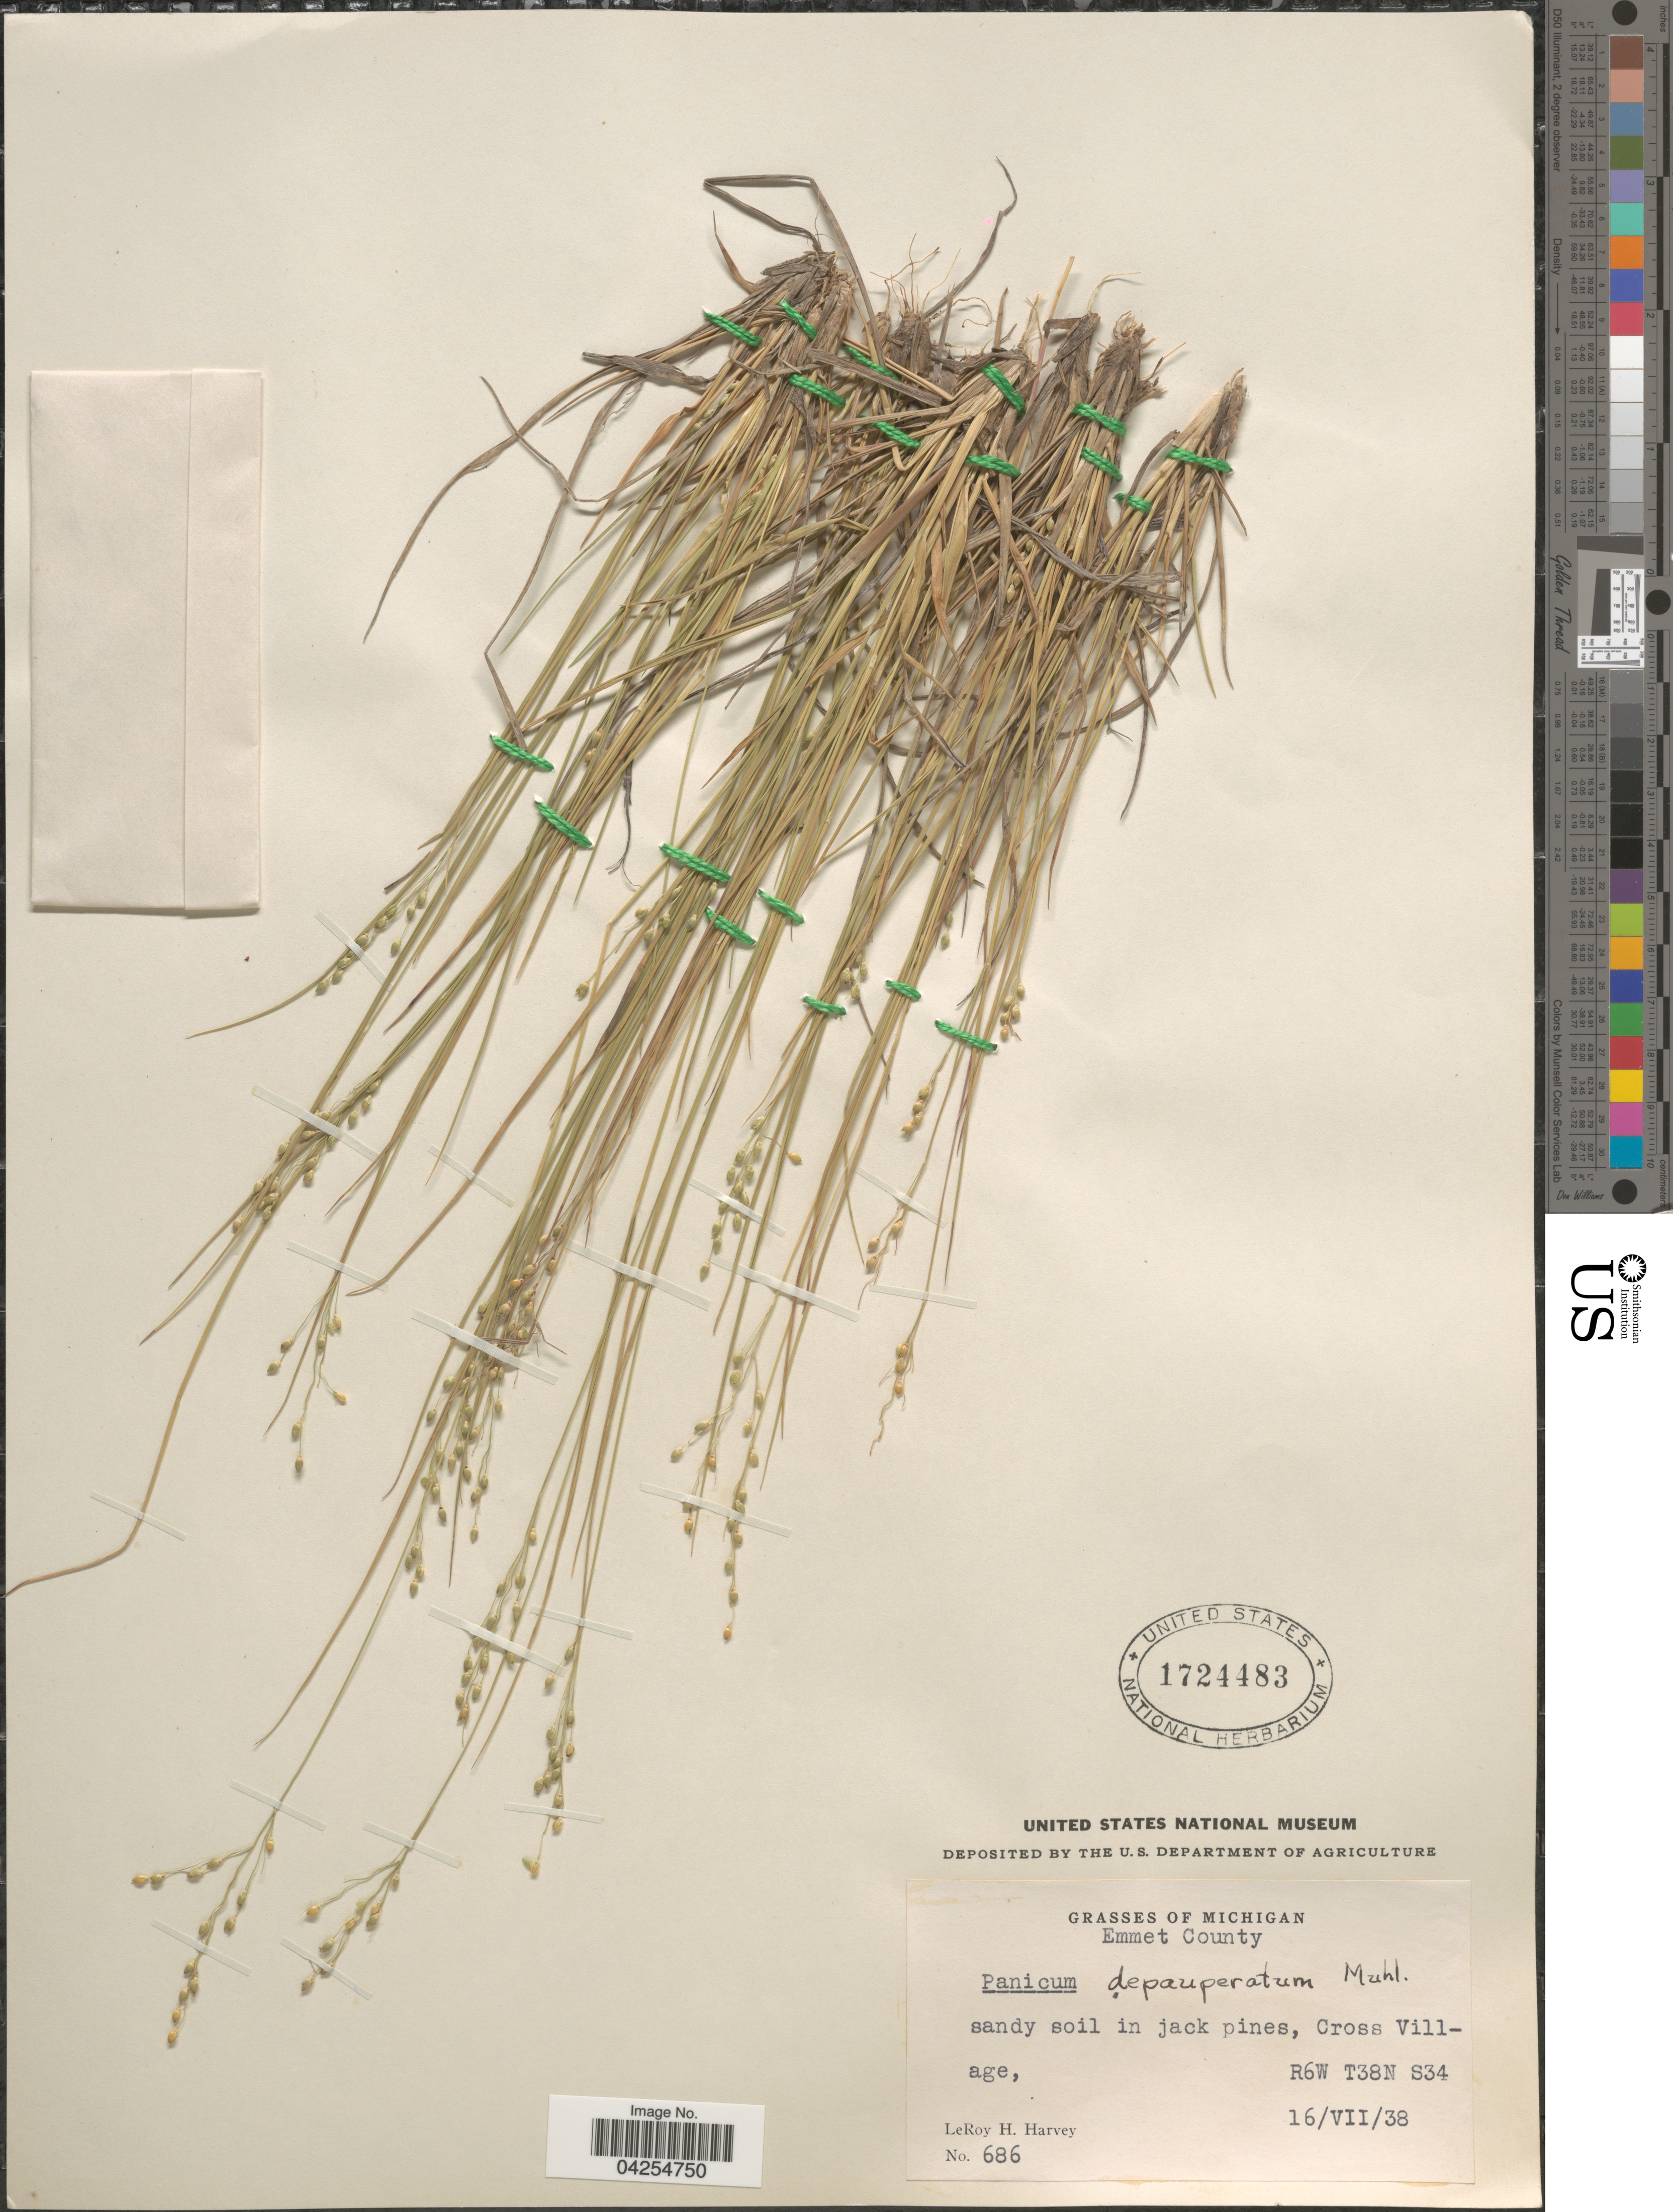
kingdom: Plantae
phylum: Tracheophyta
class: Liliopsida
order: Poales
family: Poaceae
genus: Dichanthelium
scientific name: Dichanthelium depauperatum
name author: (Muhl.) Gould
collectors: L. H. Harvey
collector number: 686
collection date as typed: Transcribed d/m/y: 16/7/38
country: United States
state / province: Michigan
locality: Emmet County. Sandy soil in jack pines, Cross Village. R6W T38N S34.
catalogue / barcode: US 1724483